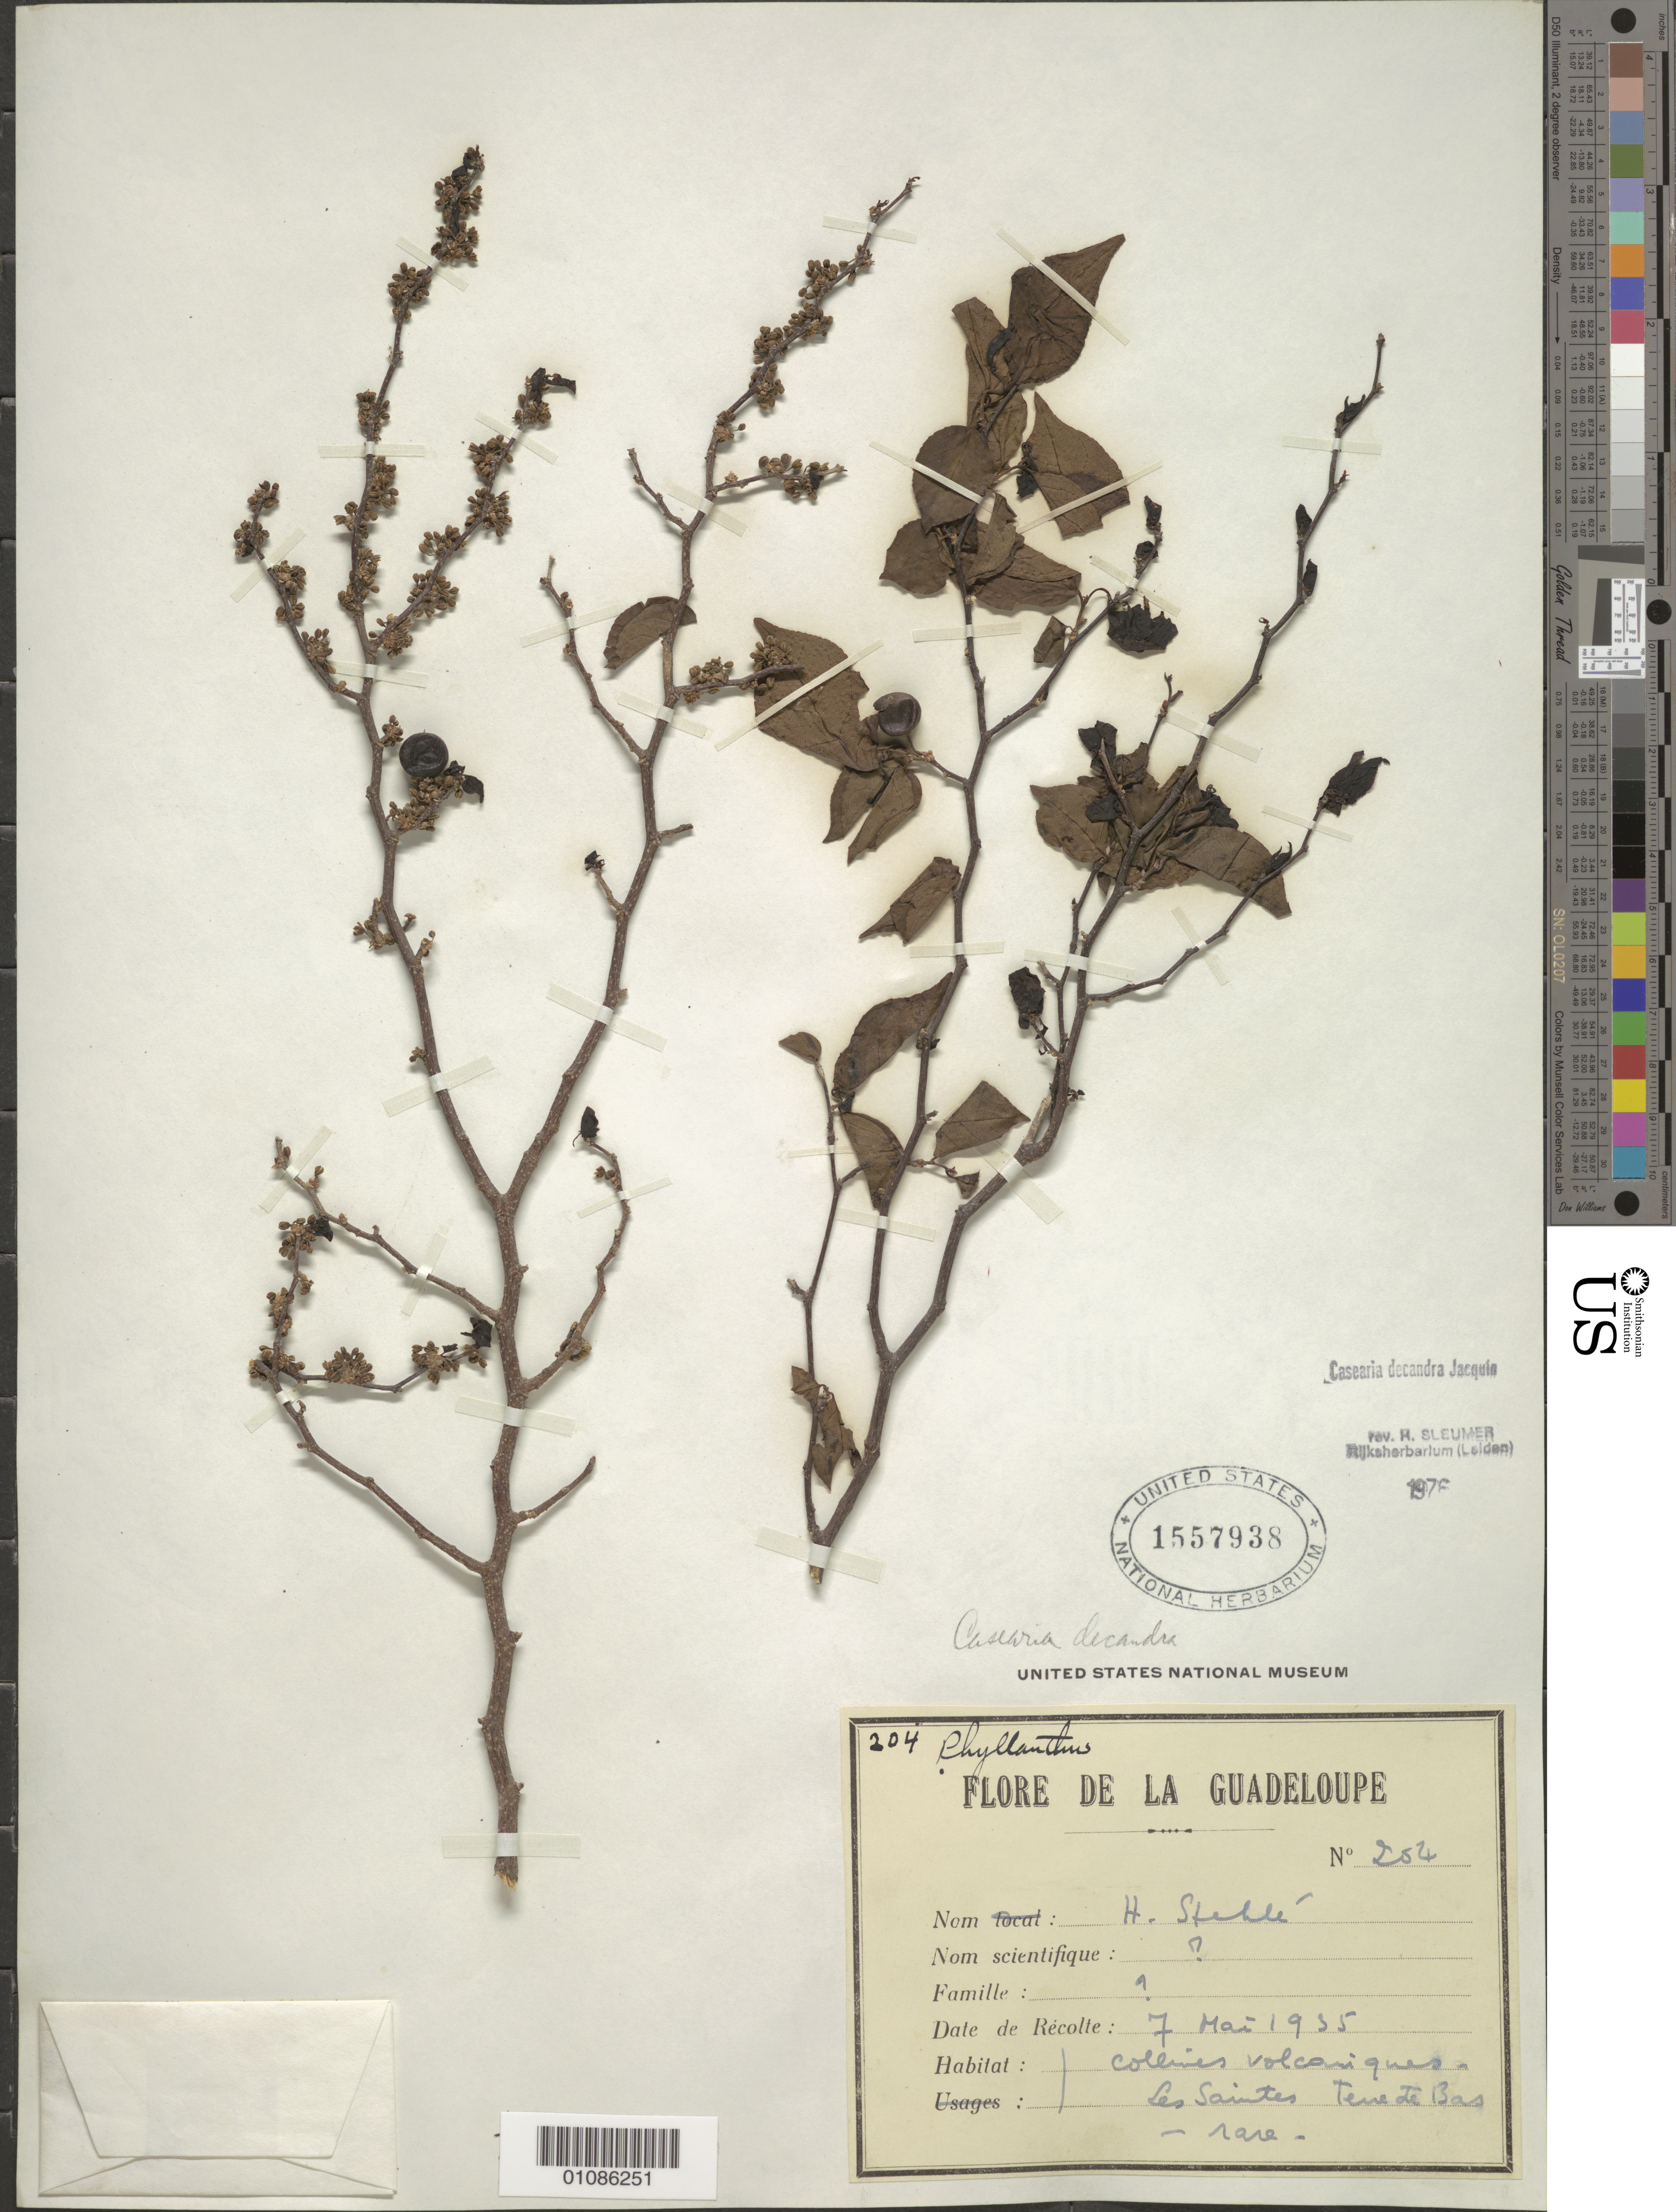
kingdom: Plantae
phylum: Tracheophyta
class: Magnoliopsida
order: Malpighiales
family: Salicaceae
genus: Casearia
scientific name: Casearia decandra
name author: Jacq.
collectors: H. Stehlé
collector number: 254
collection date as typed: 07 May 1955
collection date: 1955-05-07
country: Guadeloupe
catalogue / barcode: US 1557938